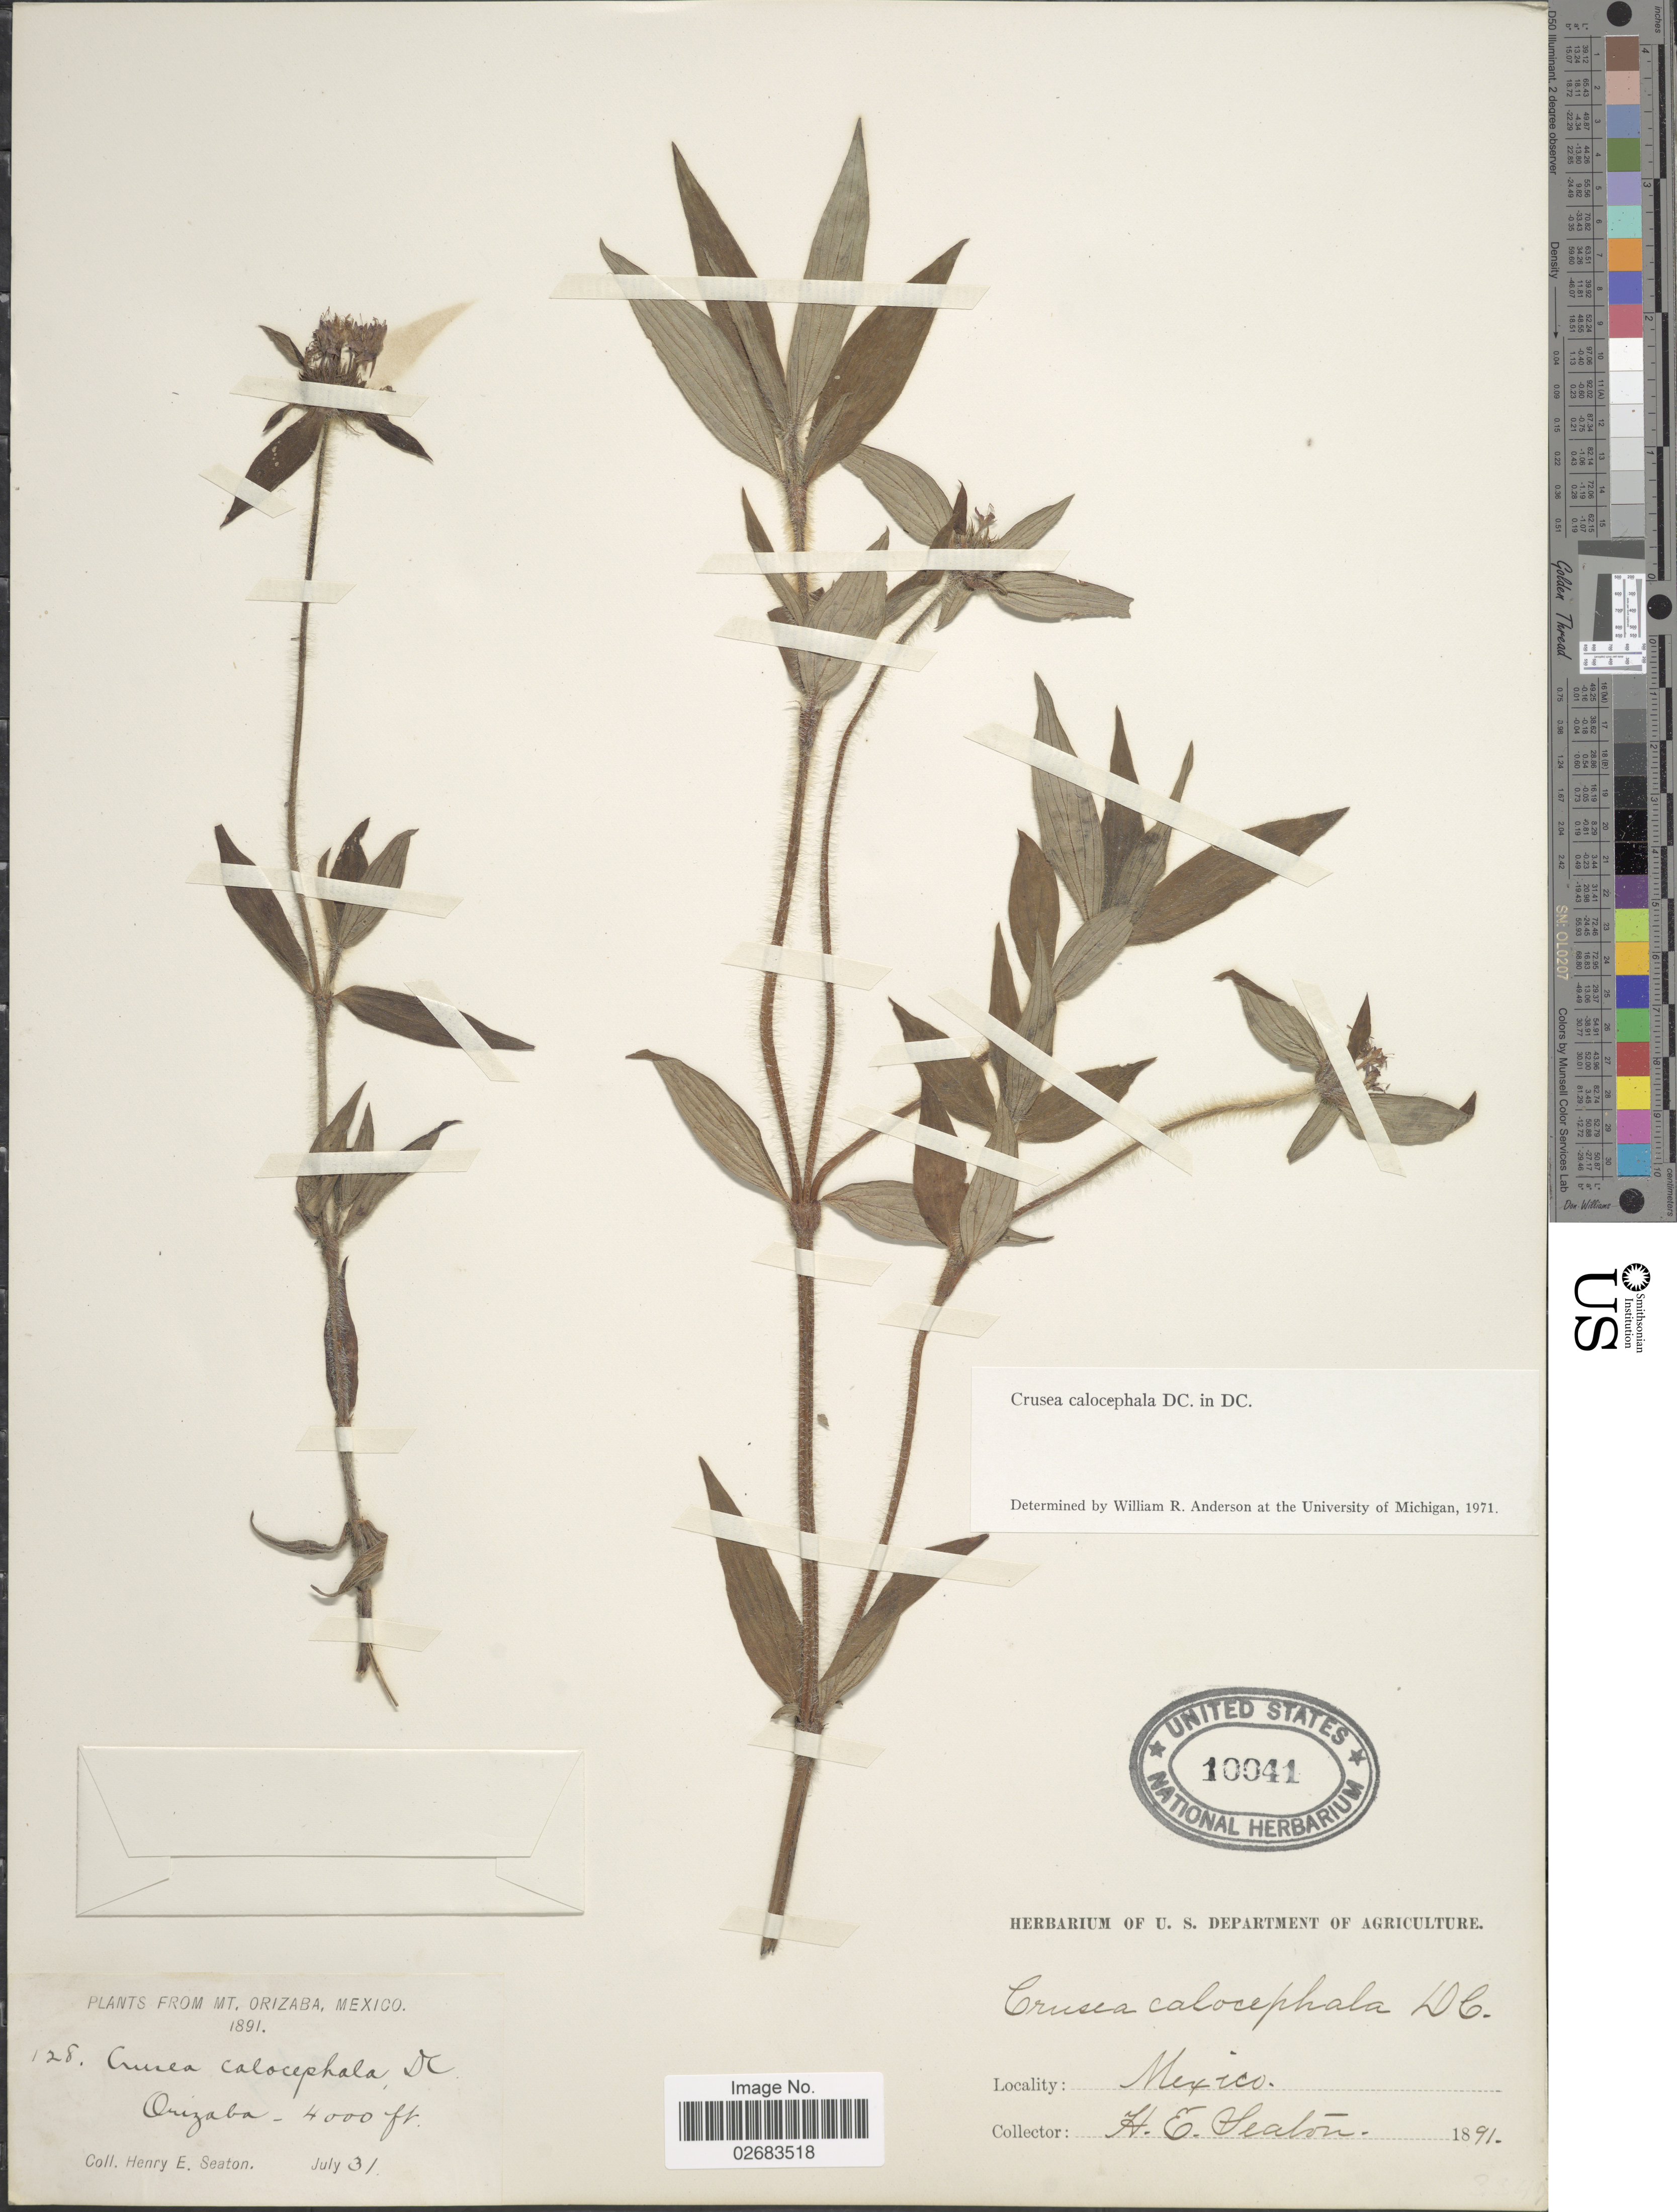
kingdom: Plantae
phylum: Tracheophyta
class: Magnoliopsida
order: Gentianales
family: Rubiaceae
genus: Crusea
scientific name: Crusea calocephala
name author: DC.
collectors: H. E. Seaton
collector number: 128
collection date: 1891-07-31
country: Mexico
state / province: Veracruz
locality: Mt. Orizaba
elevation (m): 1219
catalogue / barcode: US 10041